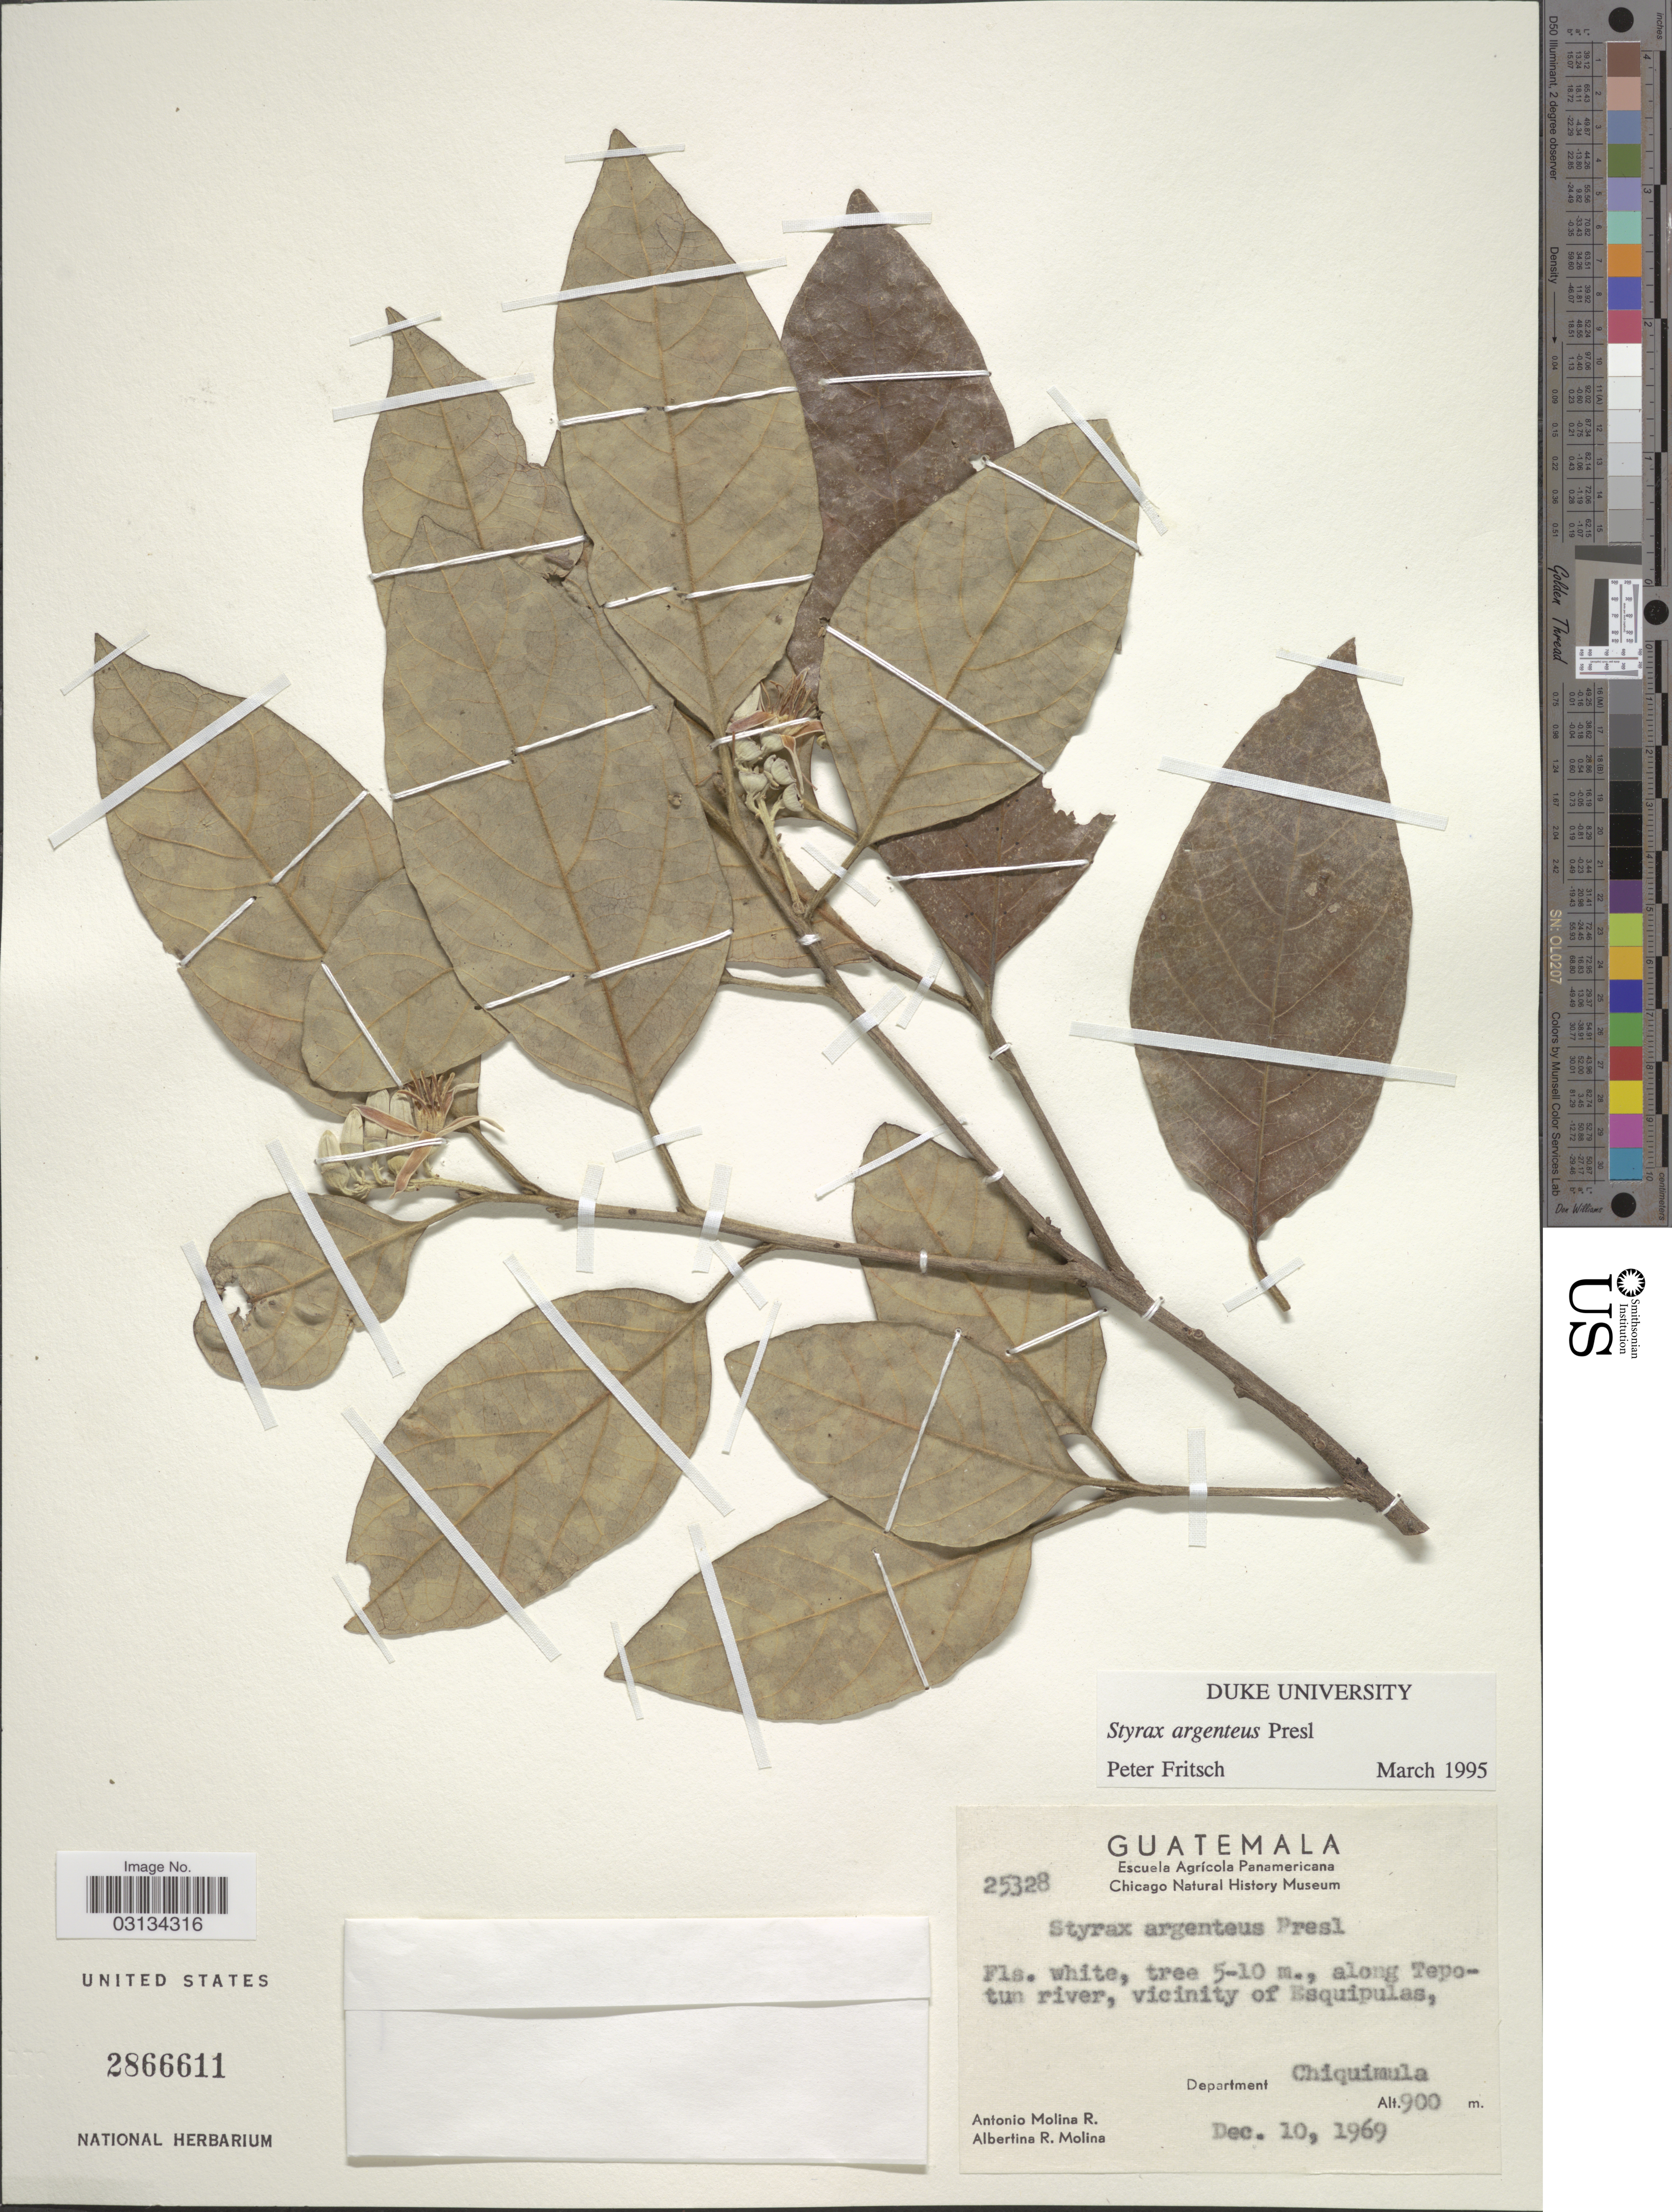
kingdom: Plantae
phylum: Tracheophyta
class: Magnoliopsida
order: Ericales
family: Styracaceae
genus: Styrax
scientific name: Styrax argenteus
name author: C. Presl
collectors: A. Molina R. & A. R. Molina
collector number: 25328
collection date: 1969-12-10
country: Guatemala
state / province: Chiquimula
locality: Along Tepotun river, vicinity of Esquipulas, Department Chiquimula.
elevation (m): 900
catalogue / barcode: US 2866611